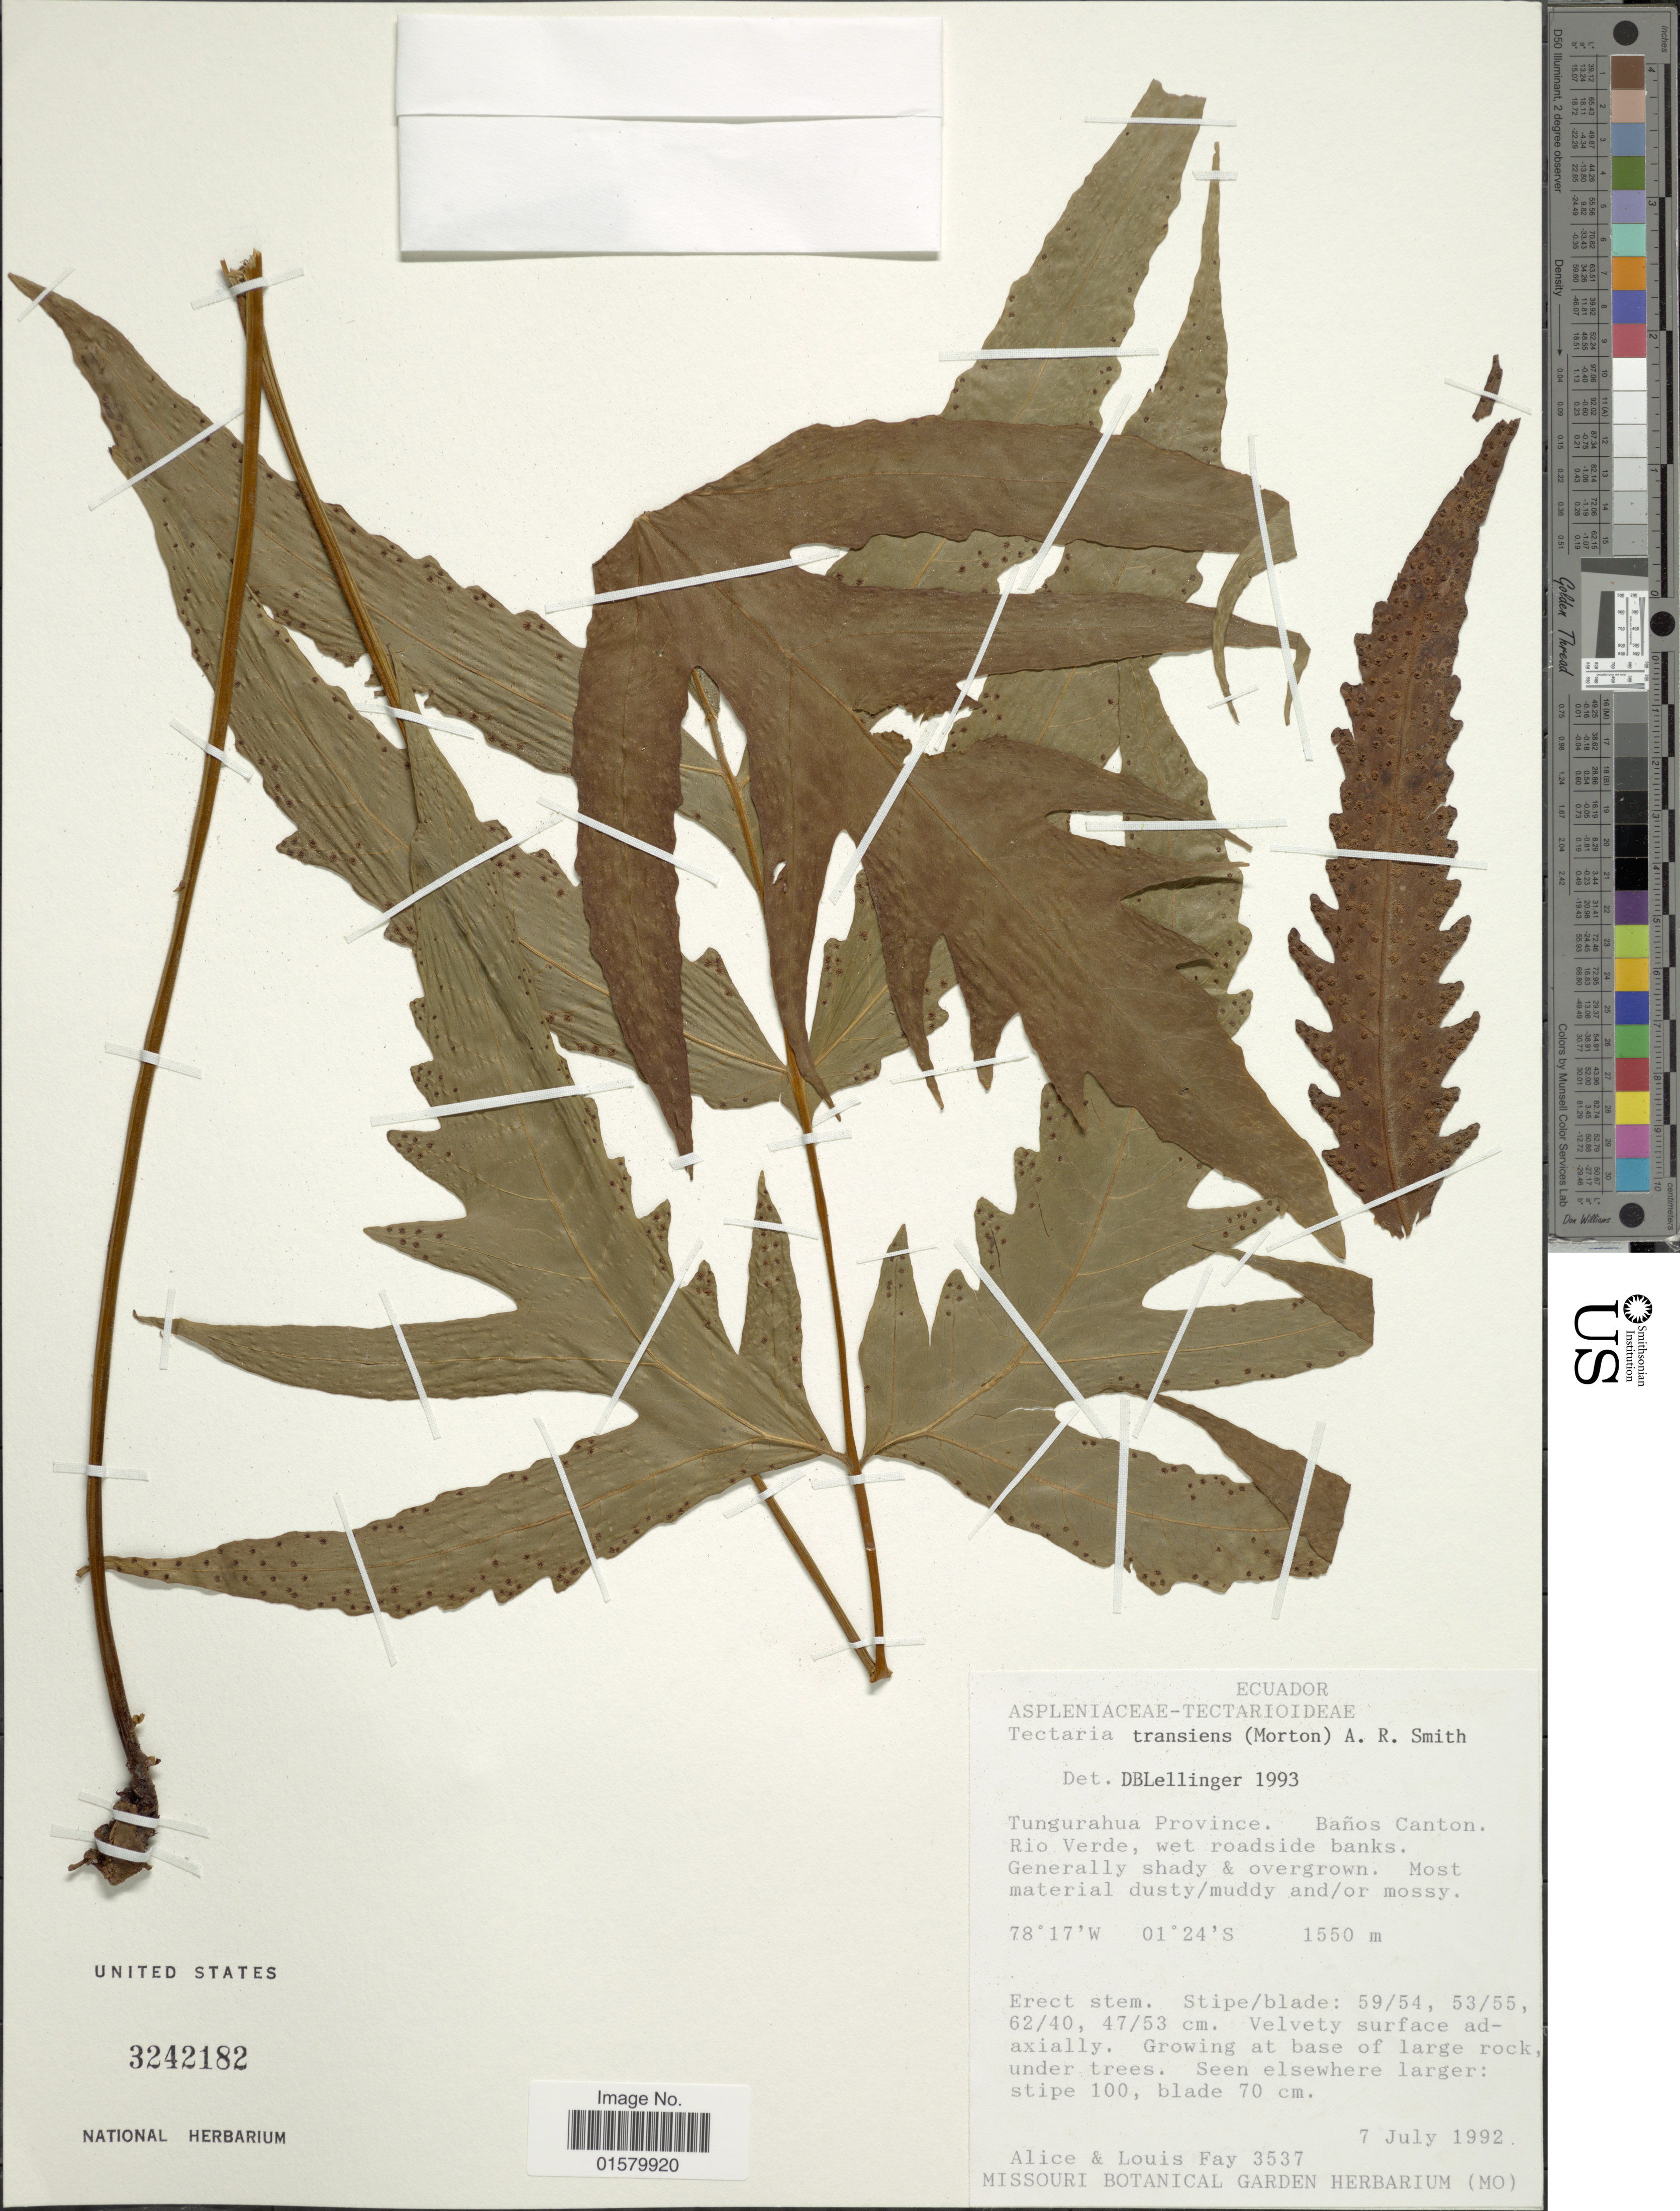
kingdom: Plantae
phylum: Tracheophyta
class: Polypodiopsida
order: Polypodiales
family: Tectariaceae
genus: Tectaria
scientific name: Tectaria transiens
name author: (C.V. Morton) A.R. Sm.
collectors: A. Fay & L. Fay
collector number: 3537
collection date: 1992-07-07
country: Ecuador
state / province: Tungurahua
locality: Tungurahua Province, Banos Canton, Rio Verde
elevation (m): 1550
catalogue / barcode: US 3242182